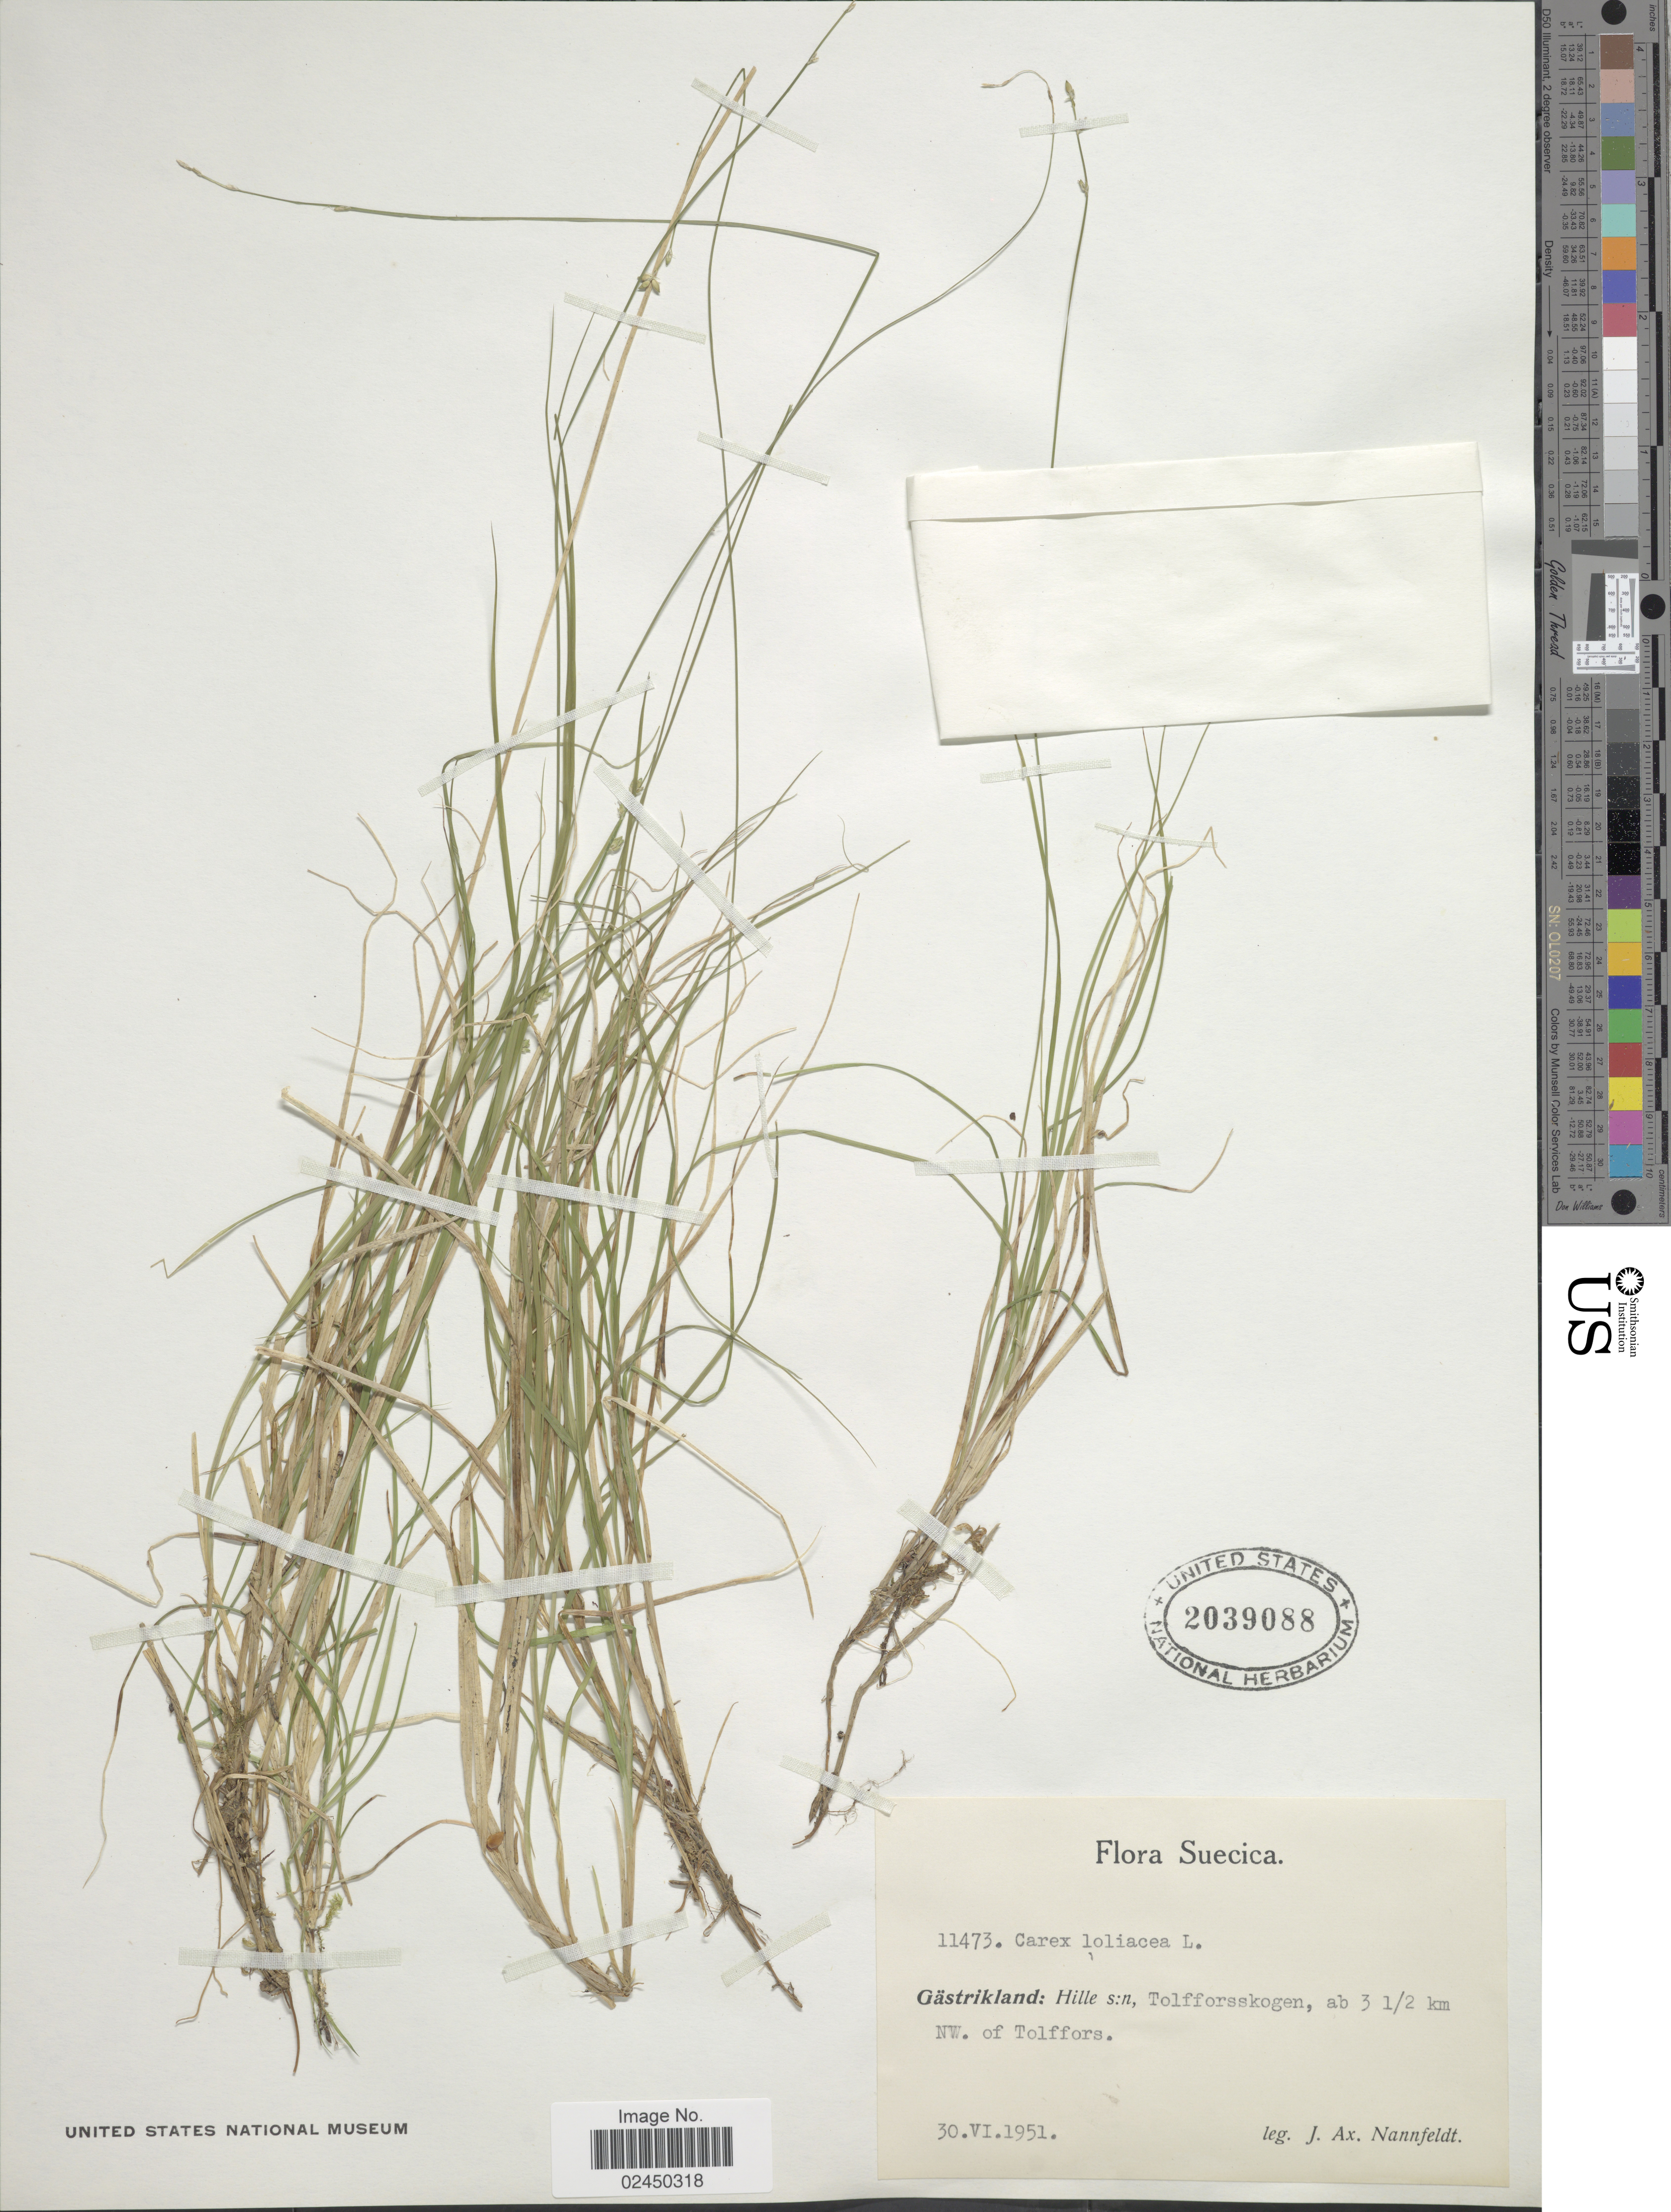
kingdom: Plantae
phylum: Tracheophyta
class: Liliopsida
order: Poales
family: Cyperaceae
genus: Carex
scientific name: Carex loliacea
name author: L.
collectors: J. Nannfeldt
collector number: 11473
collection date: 1951-06-30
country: Sweden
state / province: Gavleborg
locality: Suecica, Gastrikland: Hille s:n, Tolfforsekogen, ab 3½ km NW. of Tolffors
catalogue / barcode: US 2039088